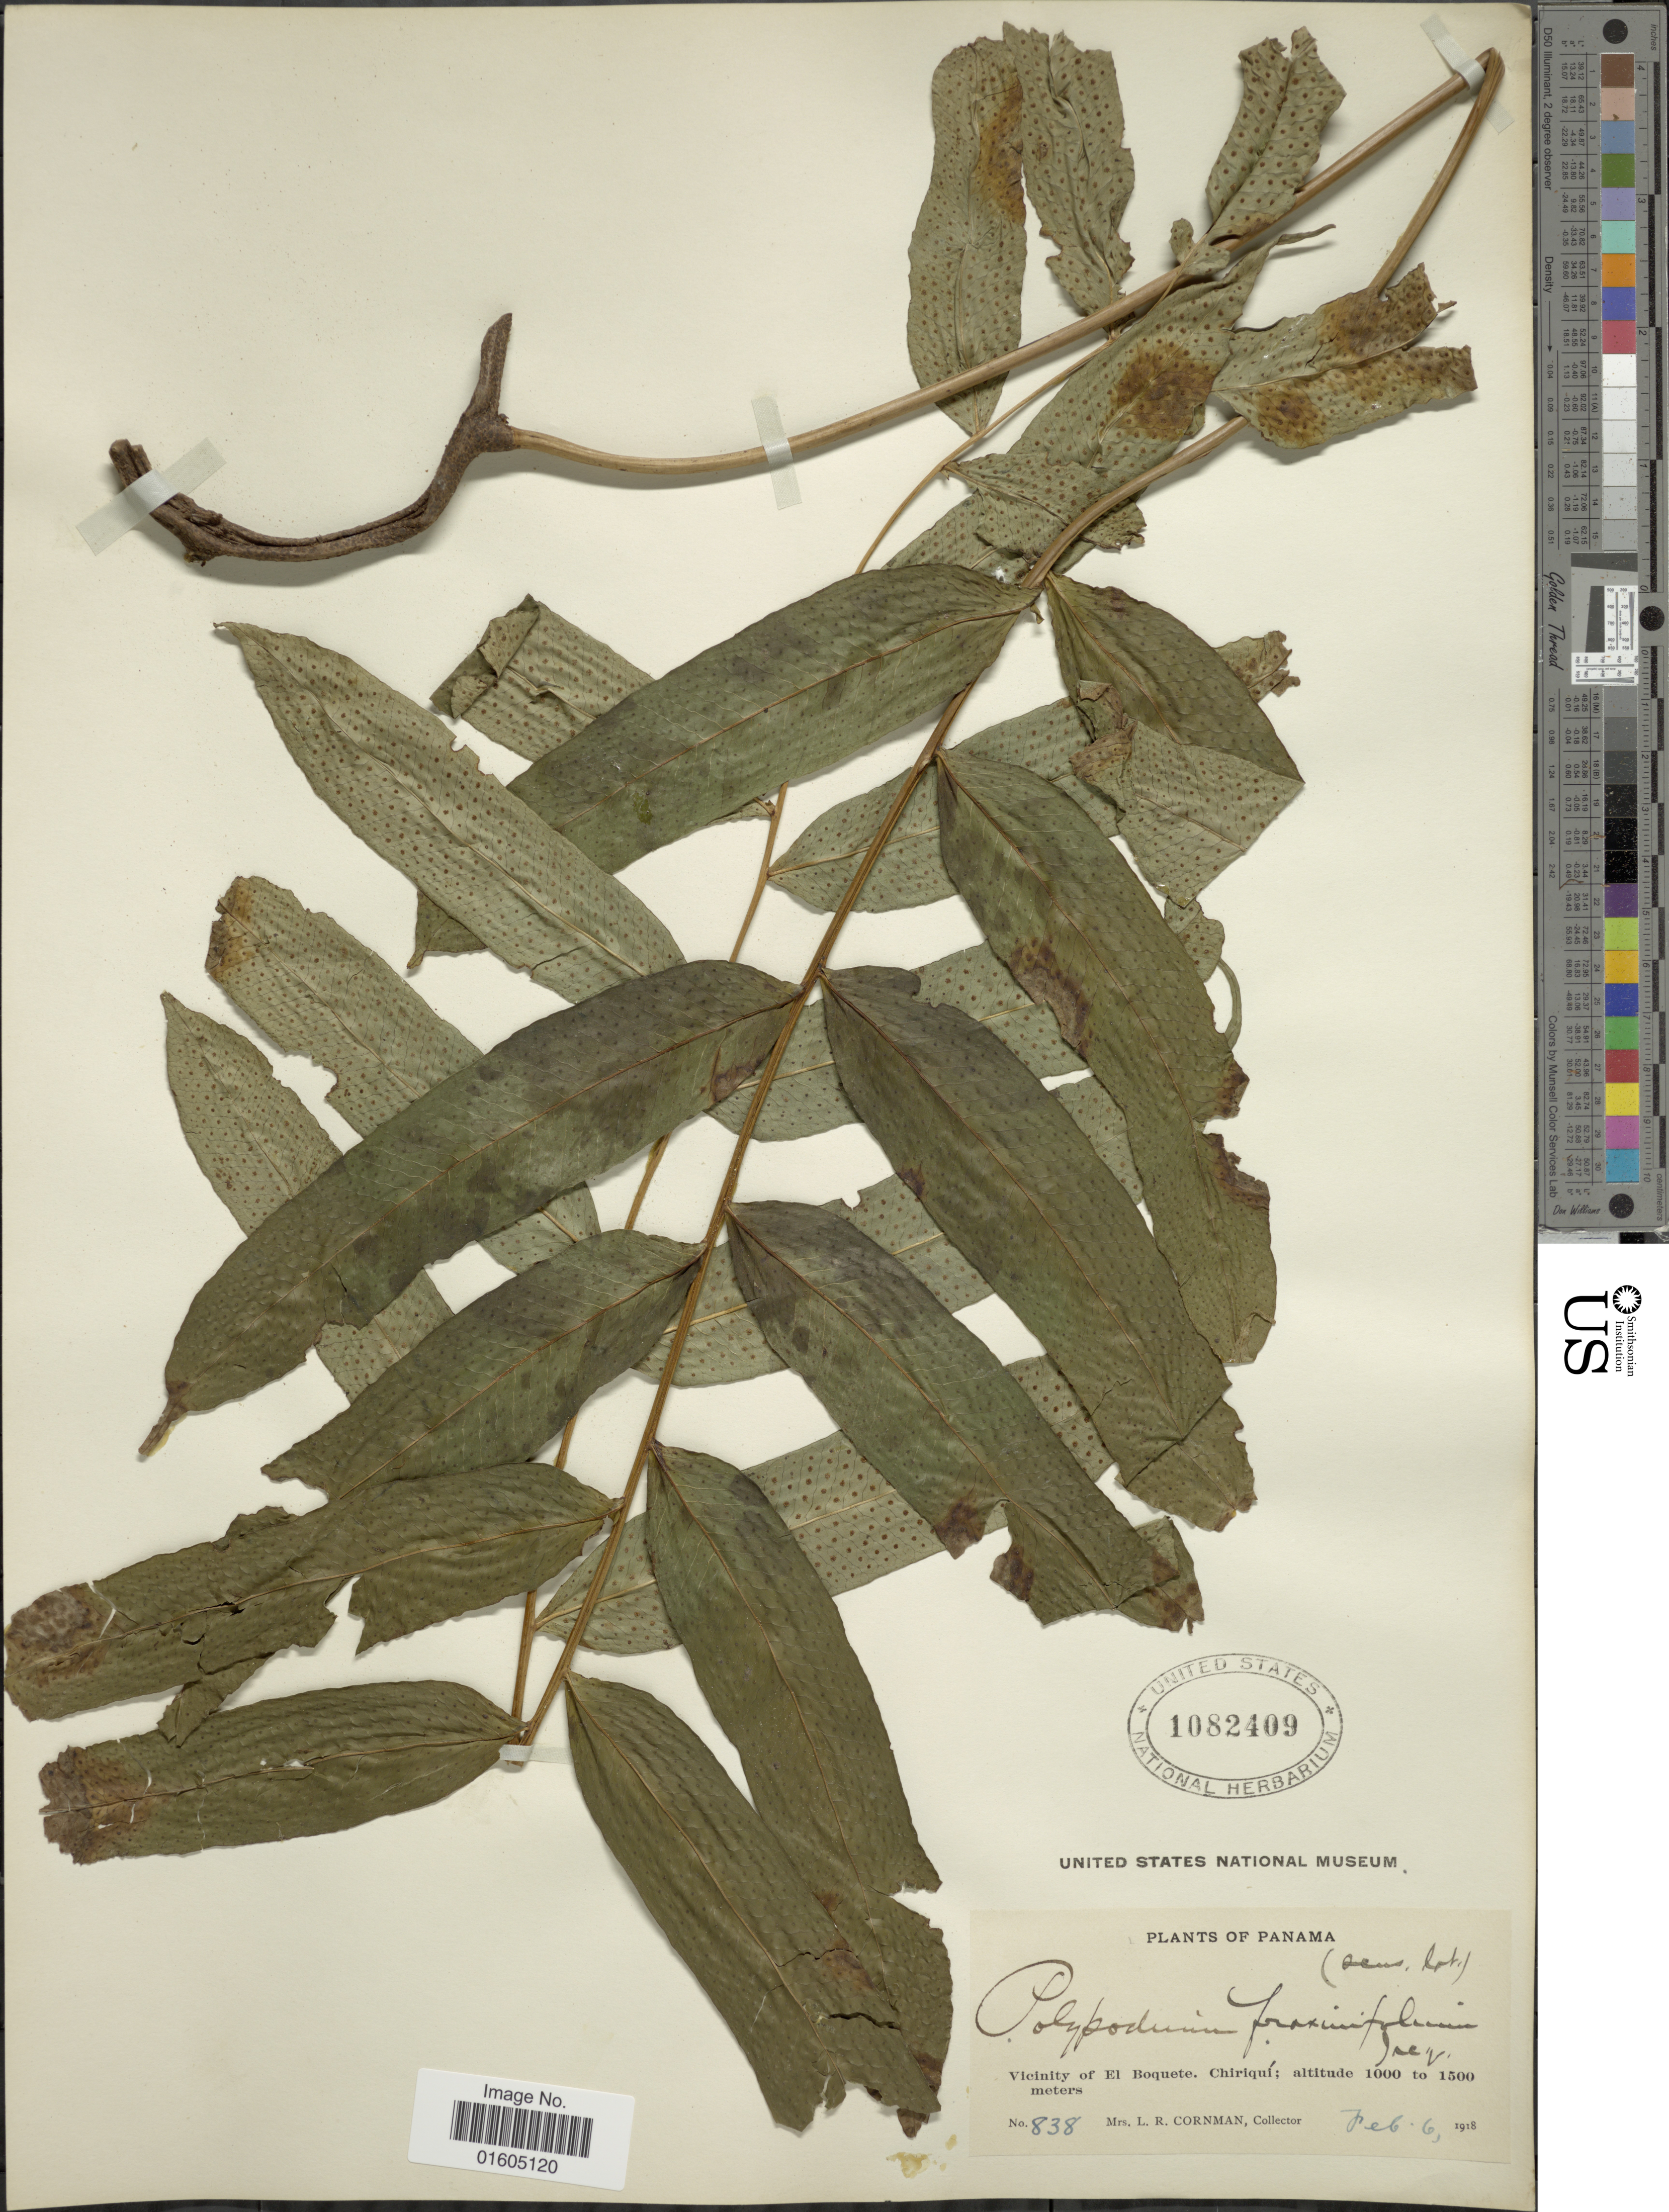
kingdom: Plantae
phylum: Tracheophyta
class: Polypodiopsida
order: Polypodiales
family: Polypodiaceae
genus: Serpocaulon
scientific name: Serpocaulon fraxinifolium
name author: (Jacq.) A.R. Sm.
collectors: L. Cornman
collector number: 838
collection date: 1918-02-06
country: Panama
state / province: Chiriqui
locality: Panama. Vicinity of El Boquete, Chiriqui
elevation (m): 1000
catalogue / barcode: US 1082409